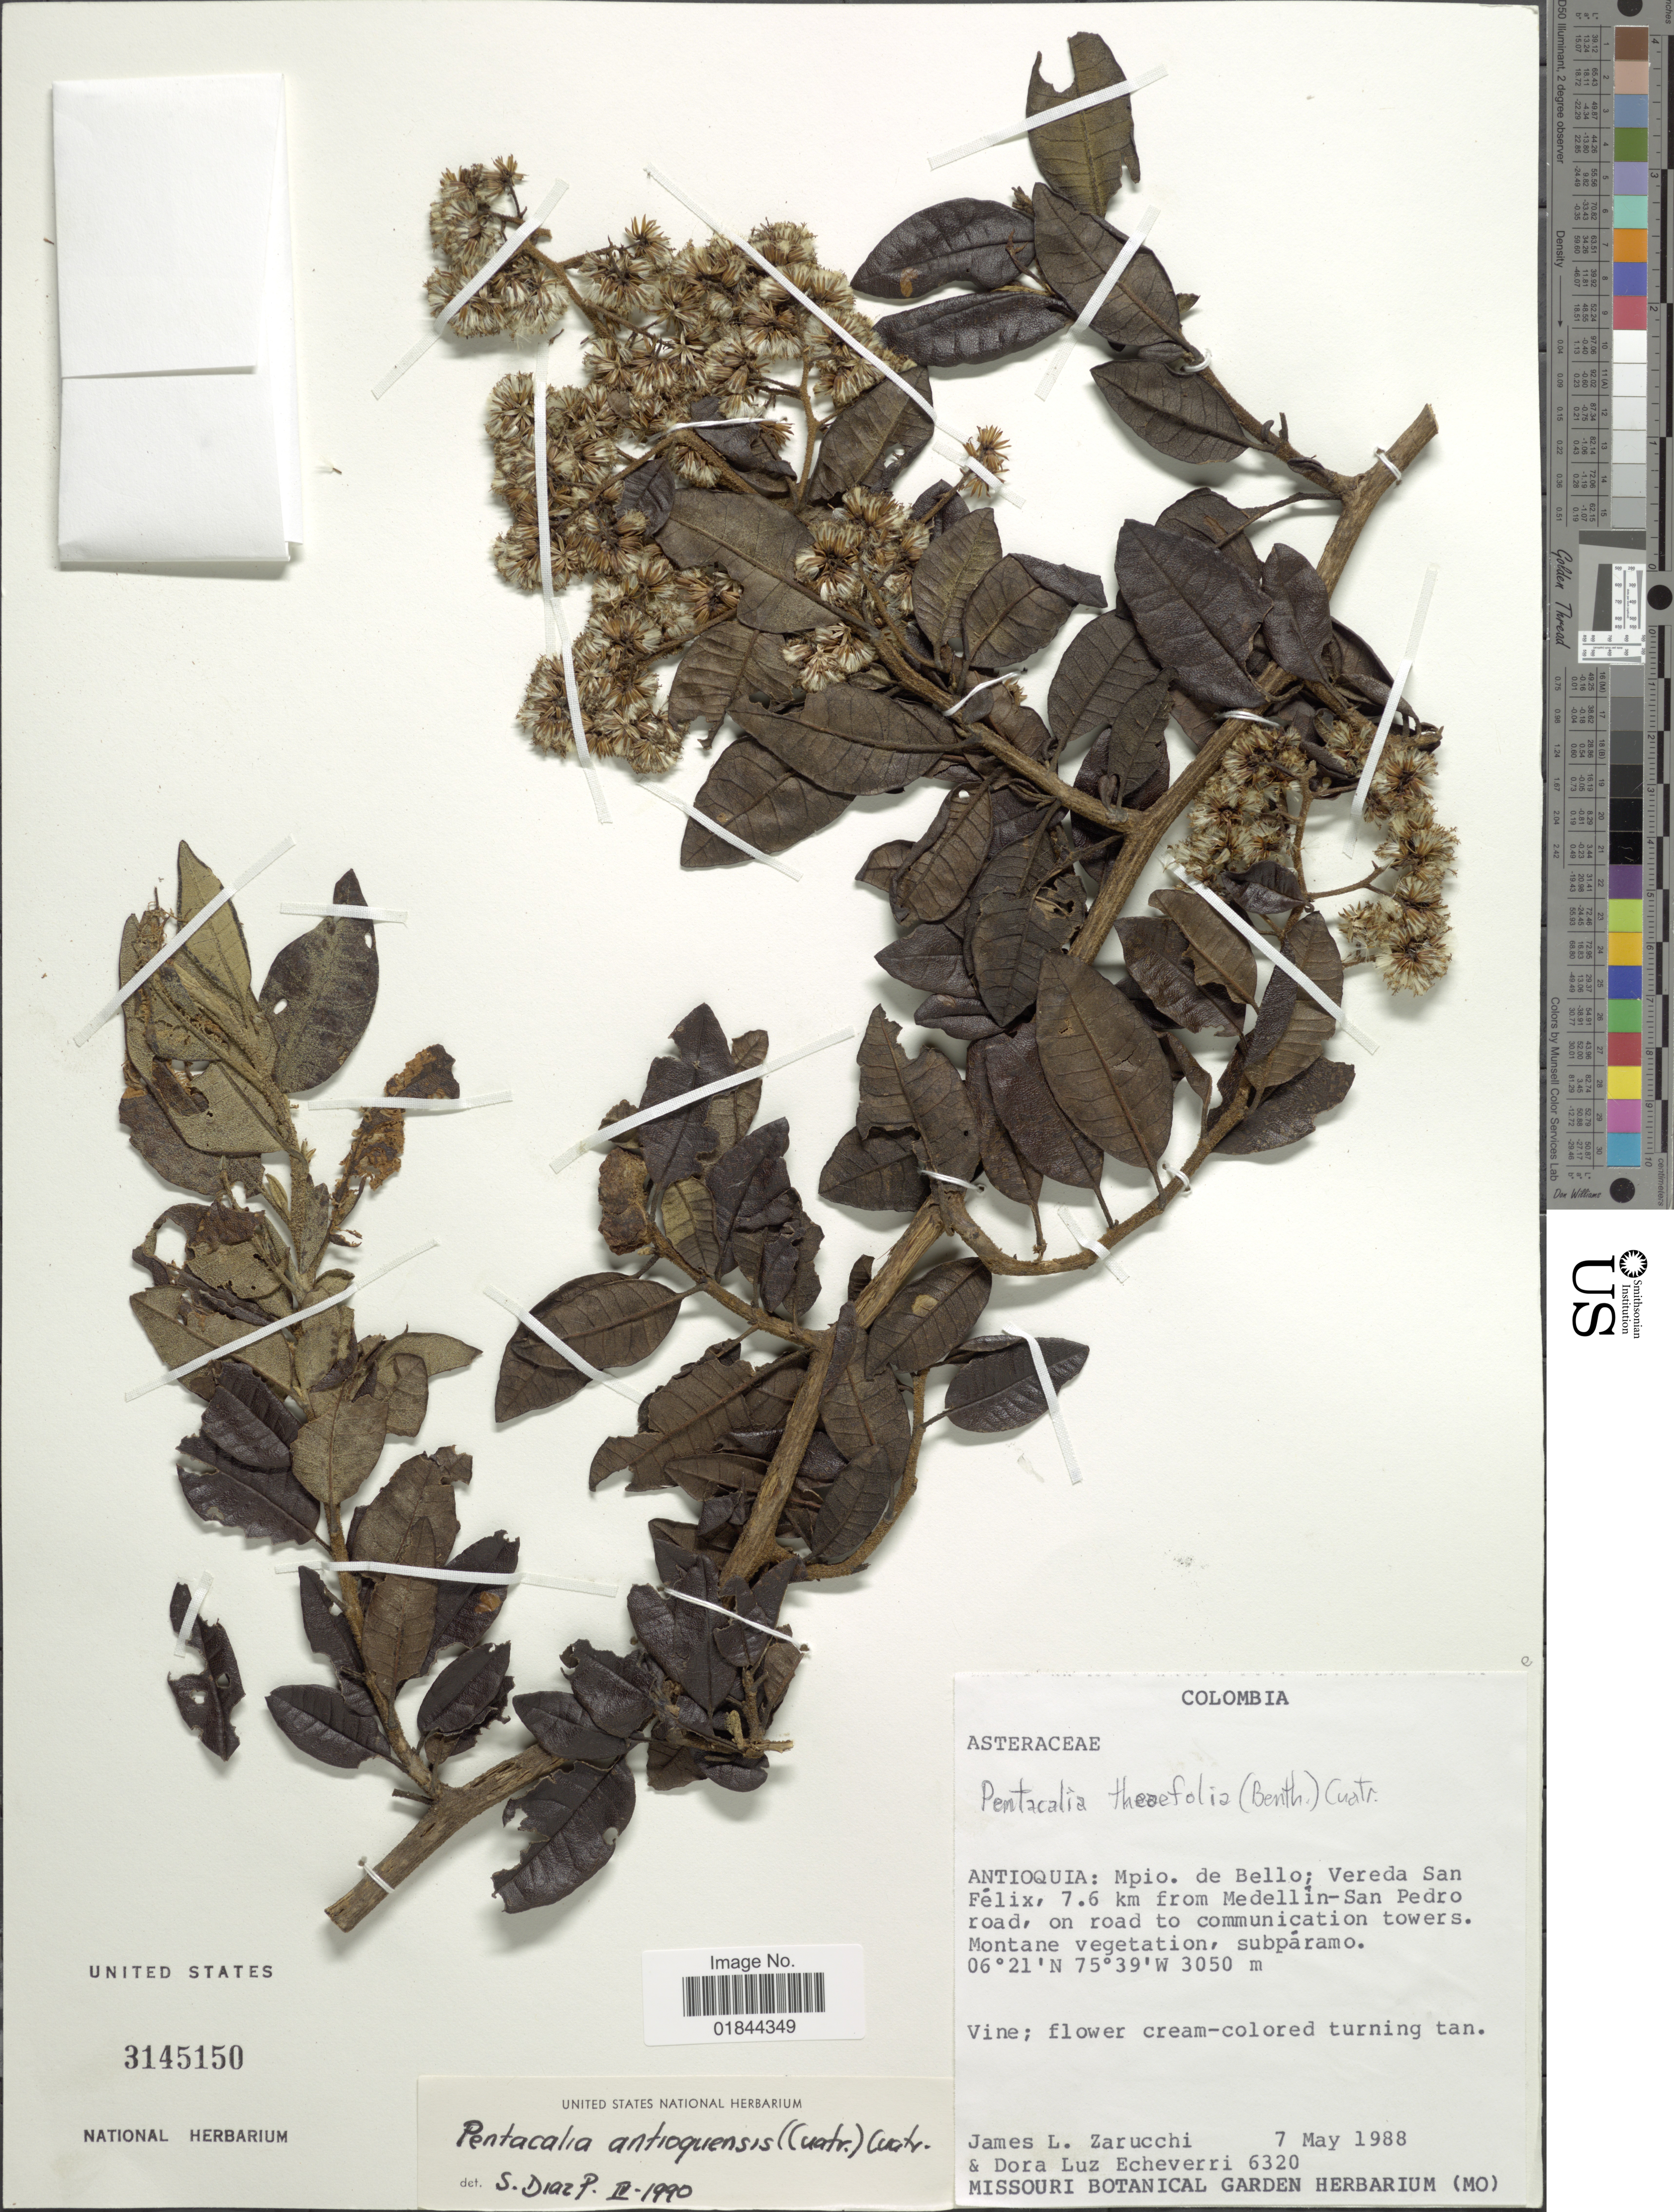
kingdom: Plantae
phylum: Tracheophyta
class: Magnoliopsida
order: Asterales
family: Asteraceae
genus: Pentacalia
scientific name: Pentacalia antioquensis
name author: (Cuatrec.) Cuatrec.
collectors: J. L. Zarucchi & D. Echeverri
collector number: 6320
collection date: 1988-05-07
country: Colombia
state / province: Antioquia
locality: Mpio de Bello; Vereda San Félix, 7.6 km from Medellin-San Pedro road, on road to communication towers. Montane vegetation, subpáramo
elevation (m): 3050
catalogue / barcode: US 3145150